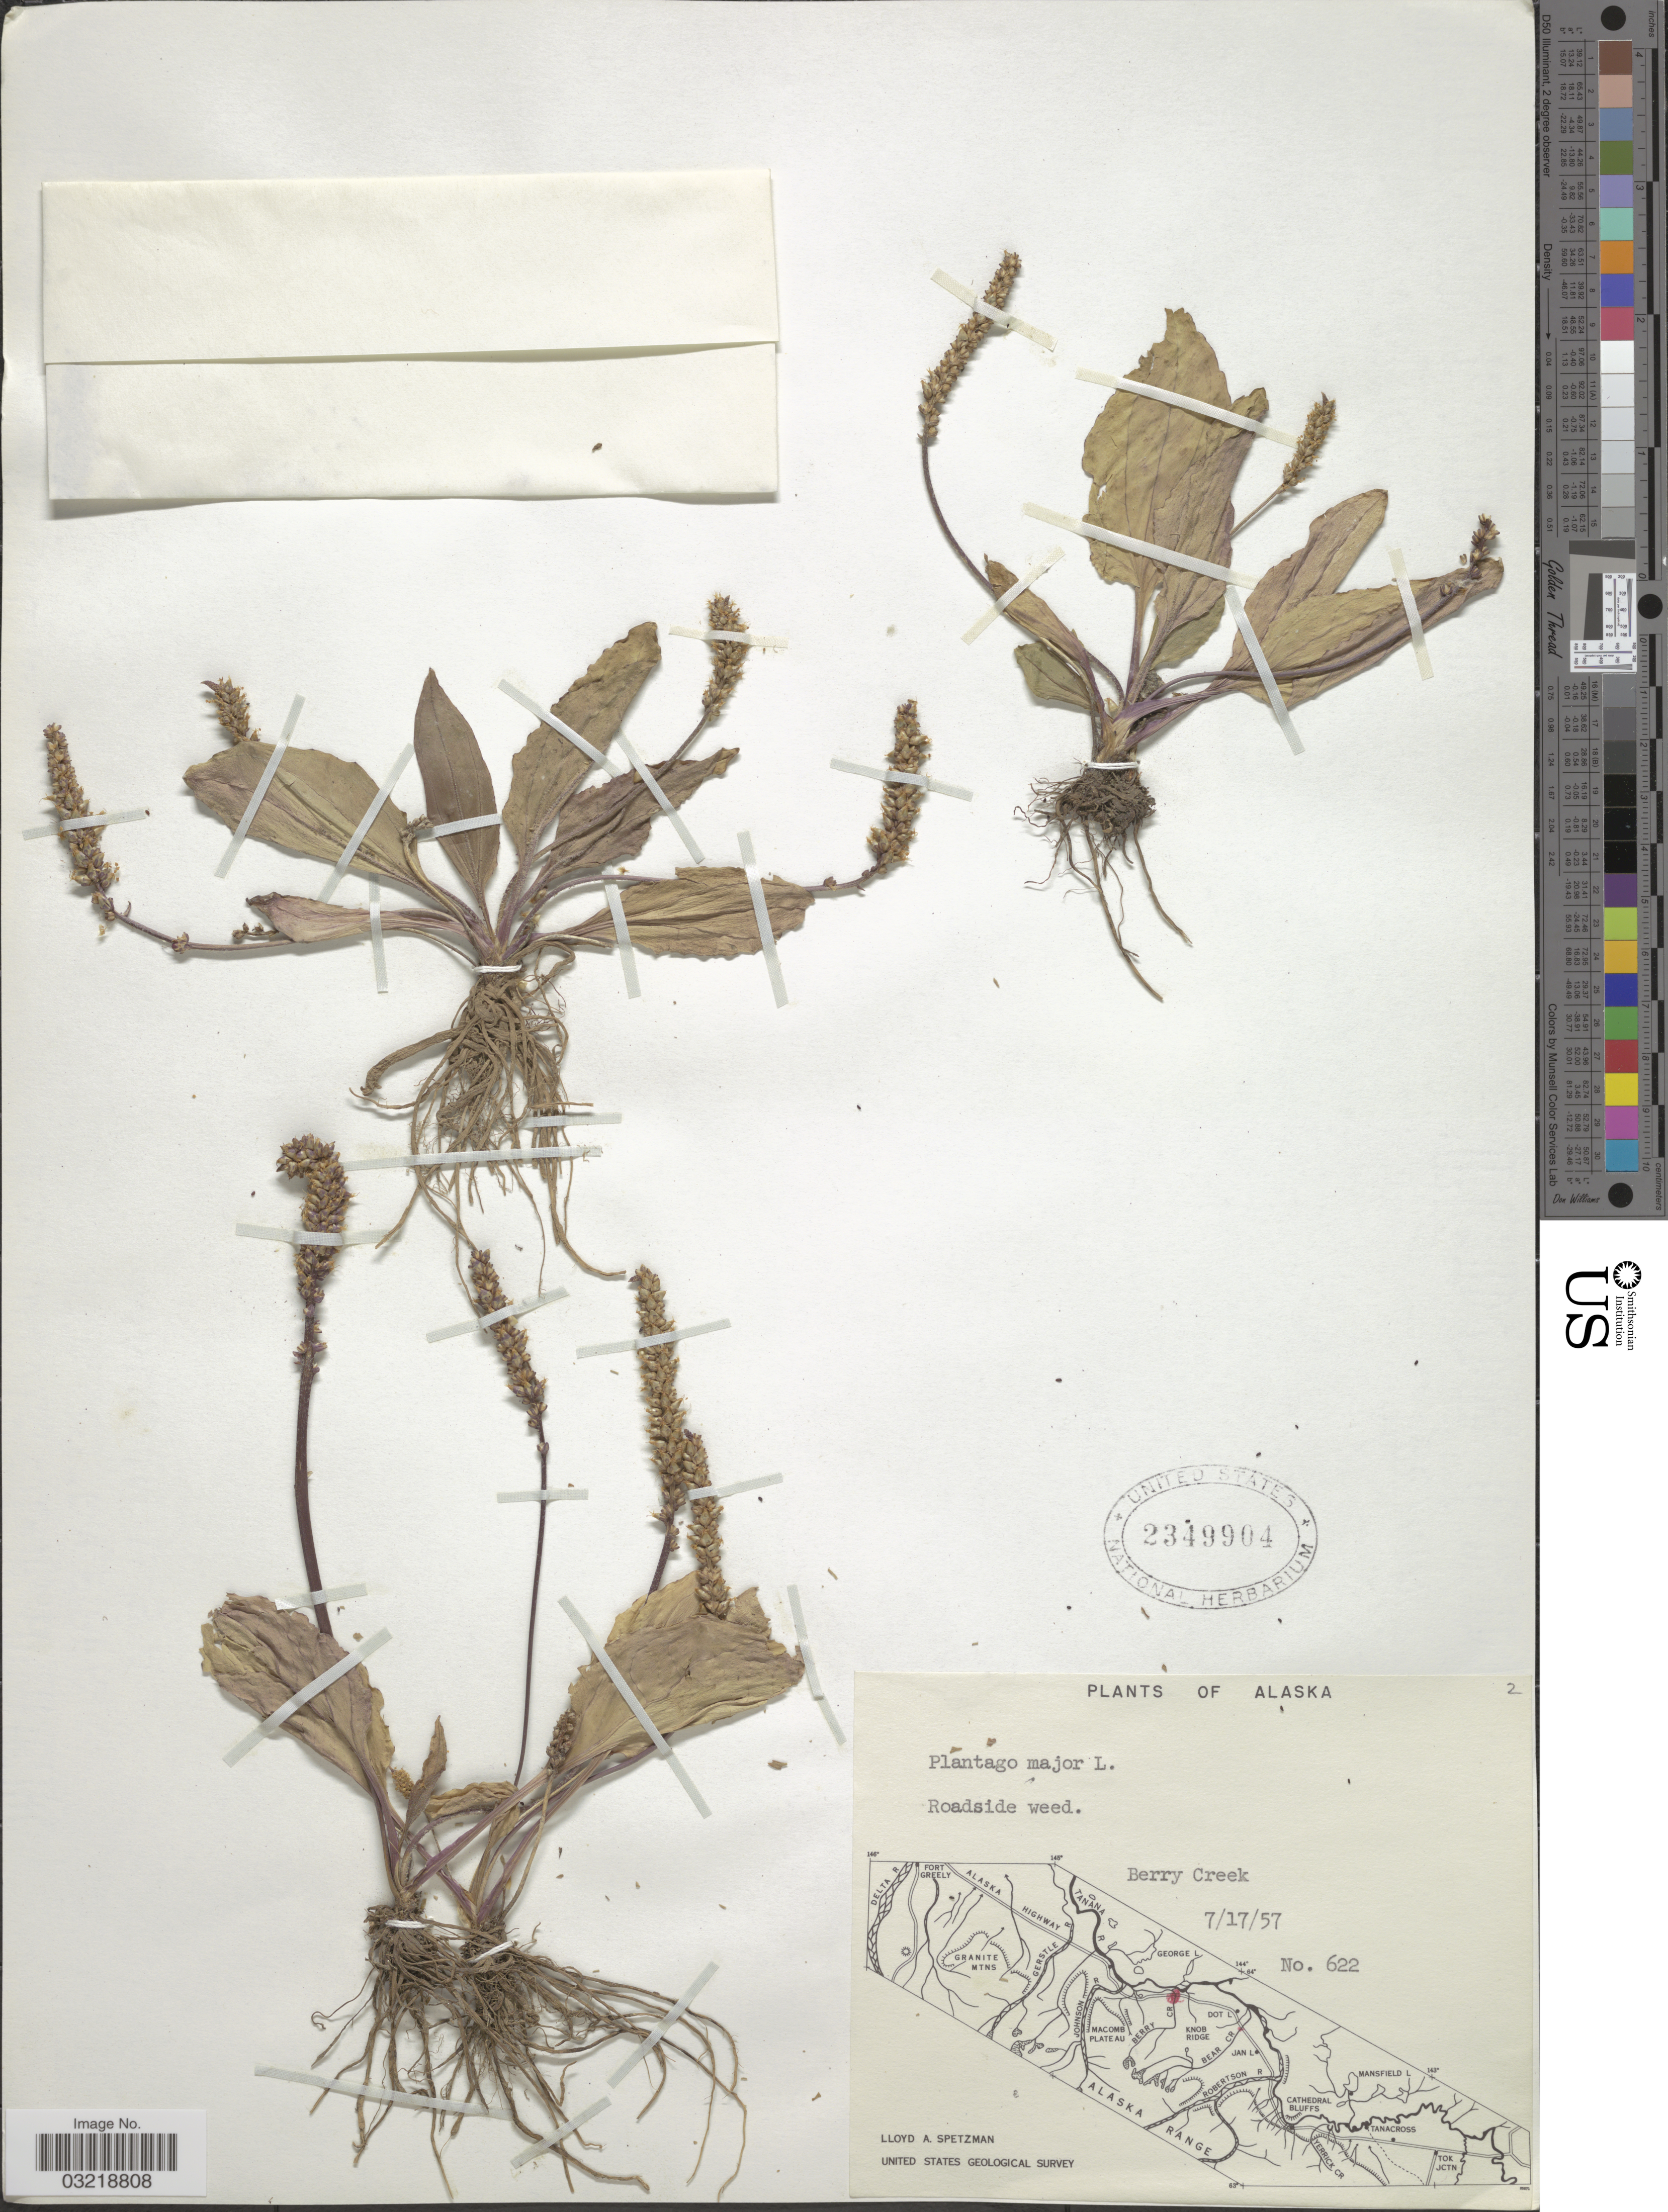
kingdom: Plantae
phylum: Tracheophyta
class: Magnoliopsida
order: Lamiales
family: Plantaginaceae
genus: Plantago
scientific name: Plantago major subsp. intermedia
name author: (Gilib.) Lange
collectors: L. Spetzman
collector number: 622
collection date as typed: Transcribed d/m/y: 17/7/57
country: United States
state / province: Alaska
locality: Berry Creek.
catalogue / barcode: US 2349904